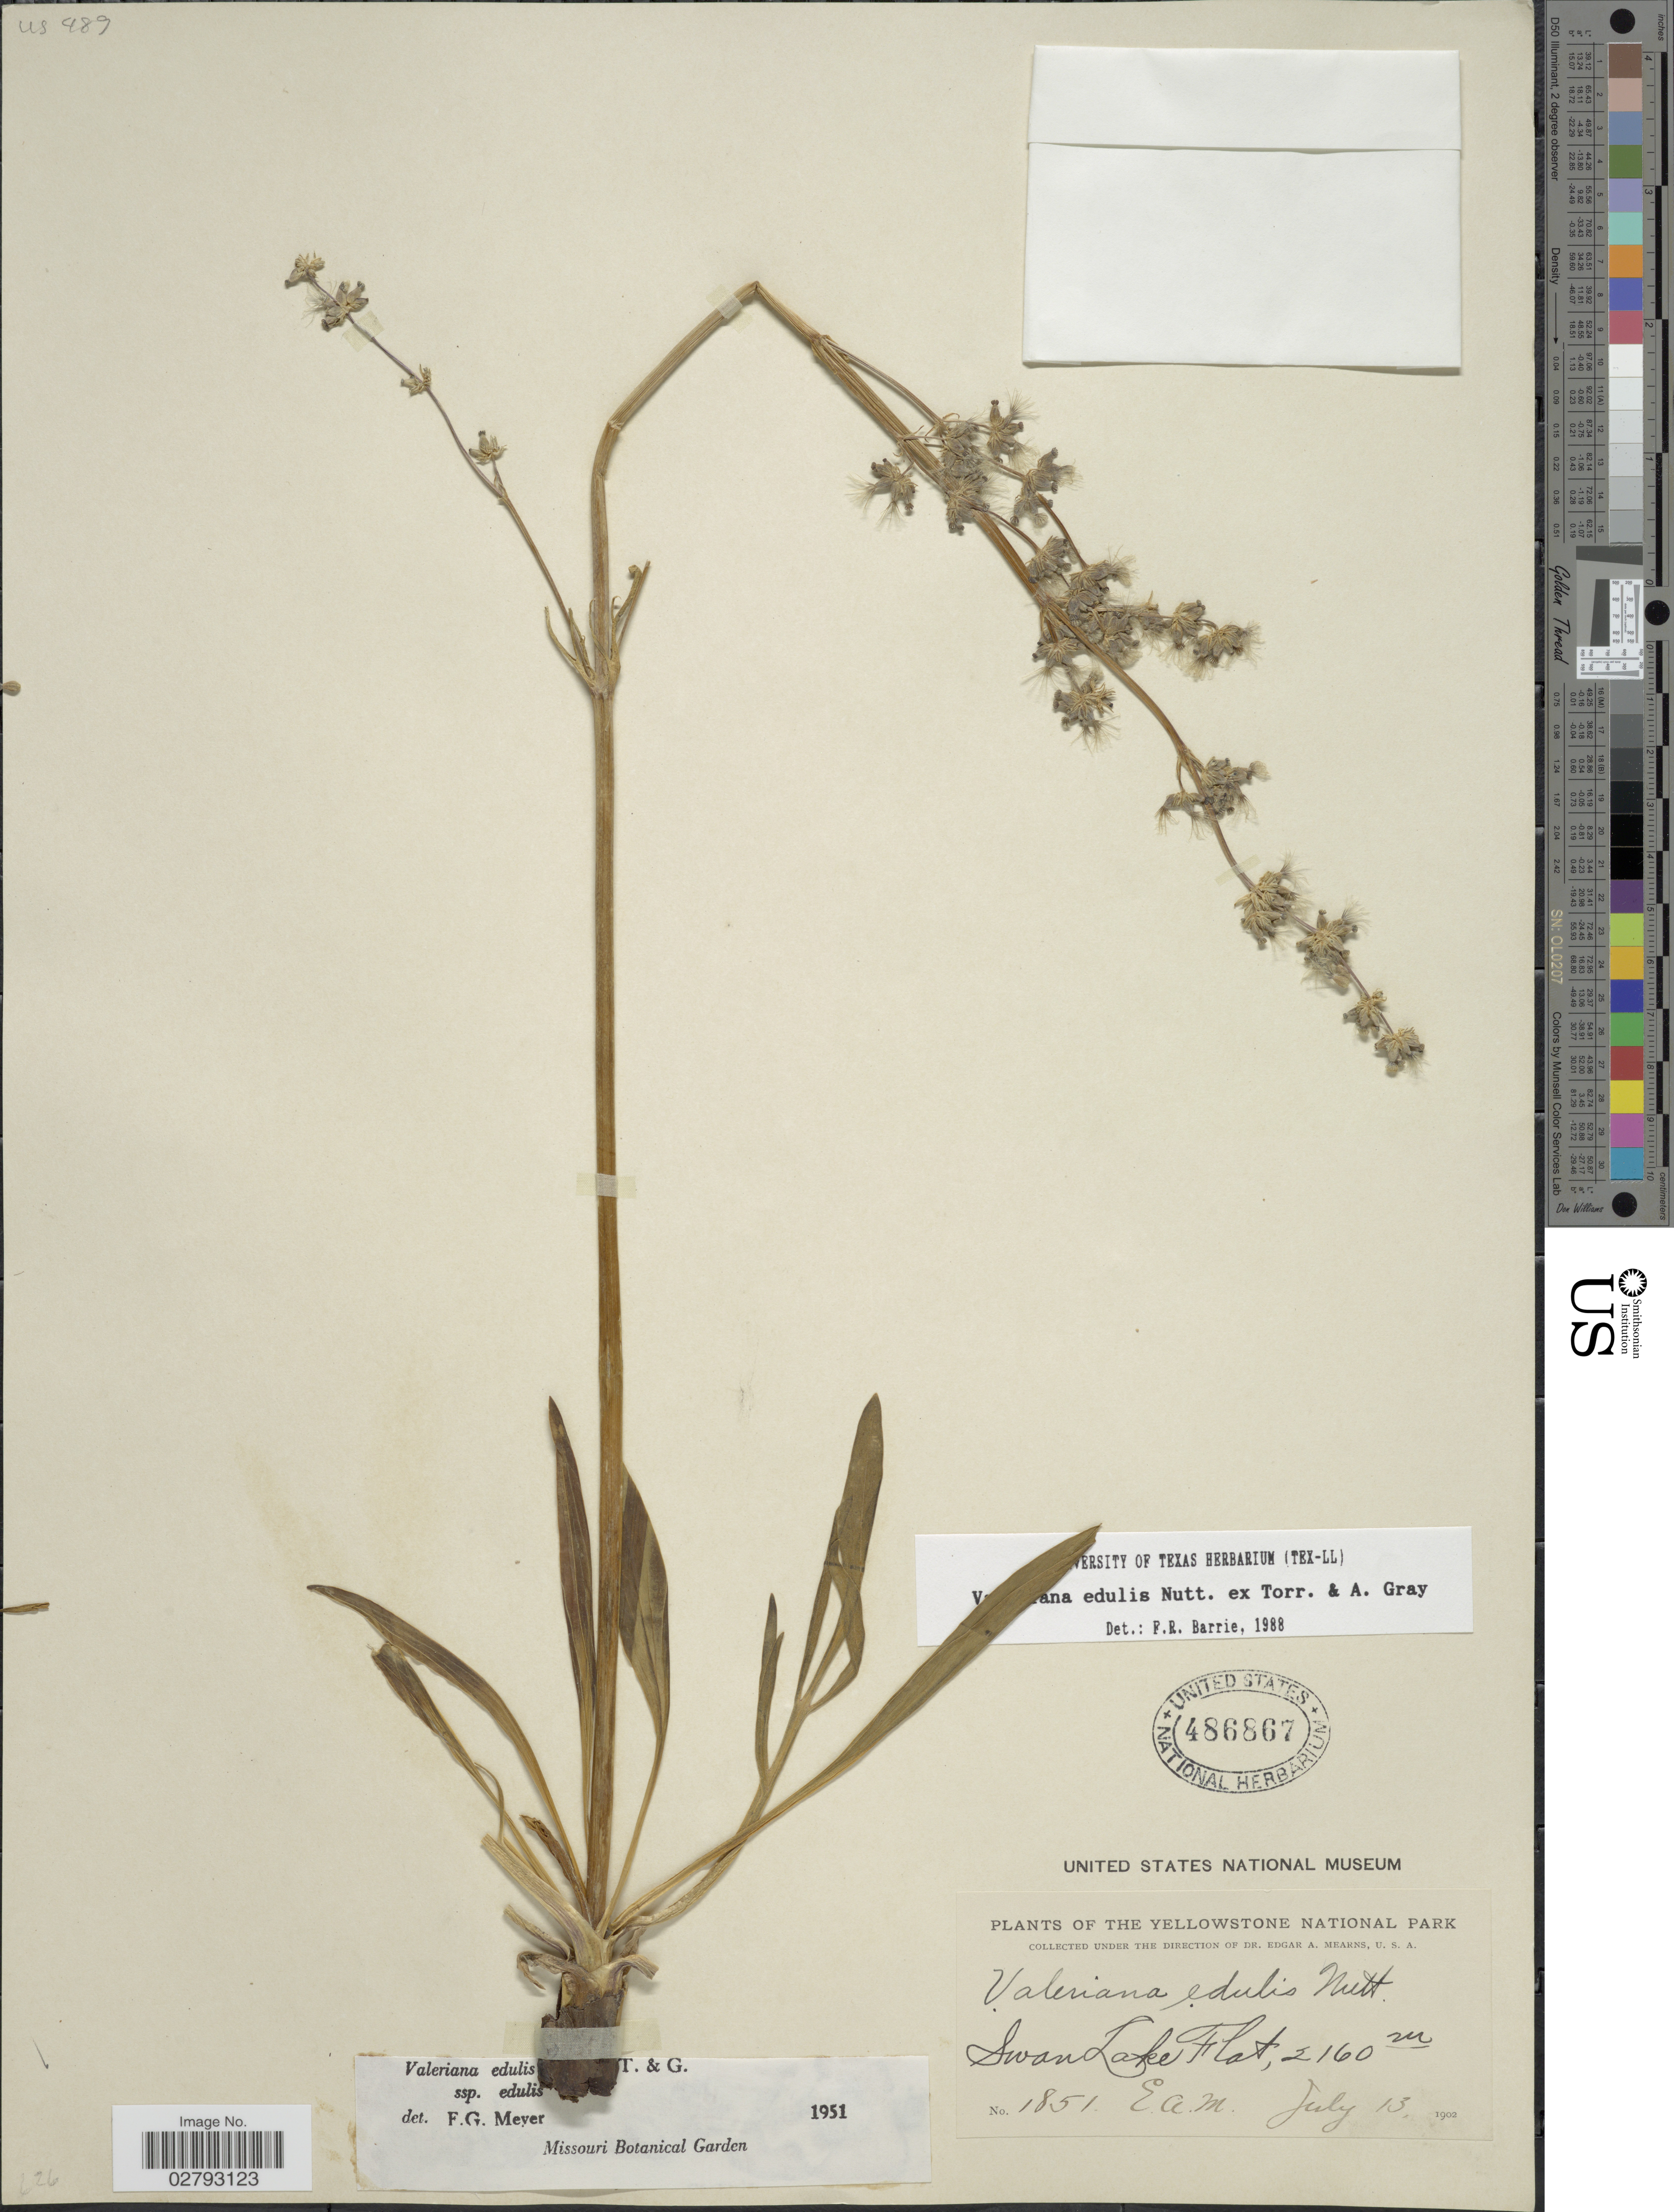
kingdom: Plantae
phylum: Tracheophyta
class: Magnoliopsida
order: Dipsacales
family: Caprifoliaceae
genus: Valeriana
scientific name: Valeriana edulis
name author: Nutt.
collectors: E. A. Mearns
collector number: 1851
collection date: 1902-07-13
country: United States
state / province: Wyoming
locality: Yellowstone National Park. Swan Lake Flat.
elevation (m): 2160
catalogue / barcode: US 486867